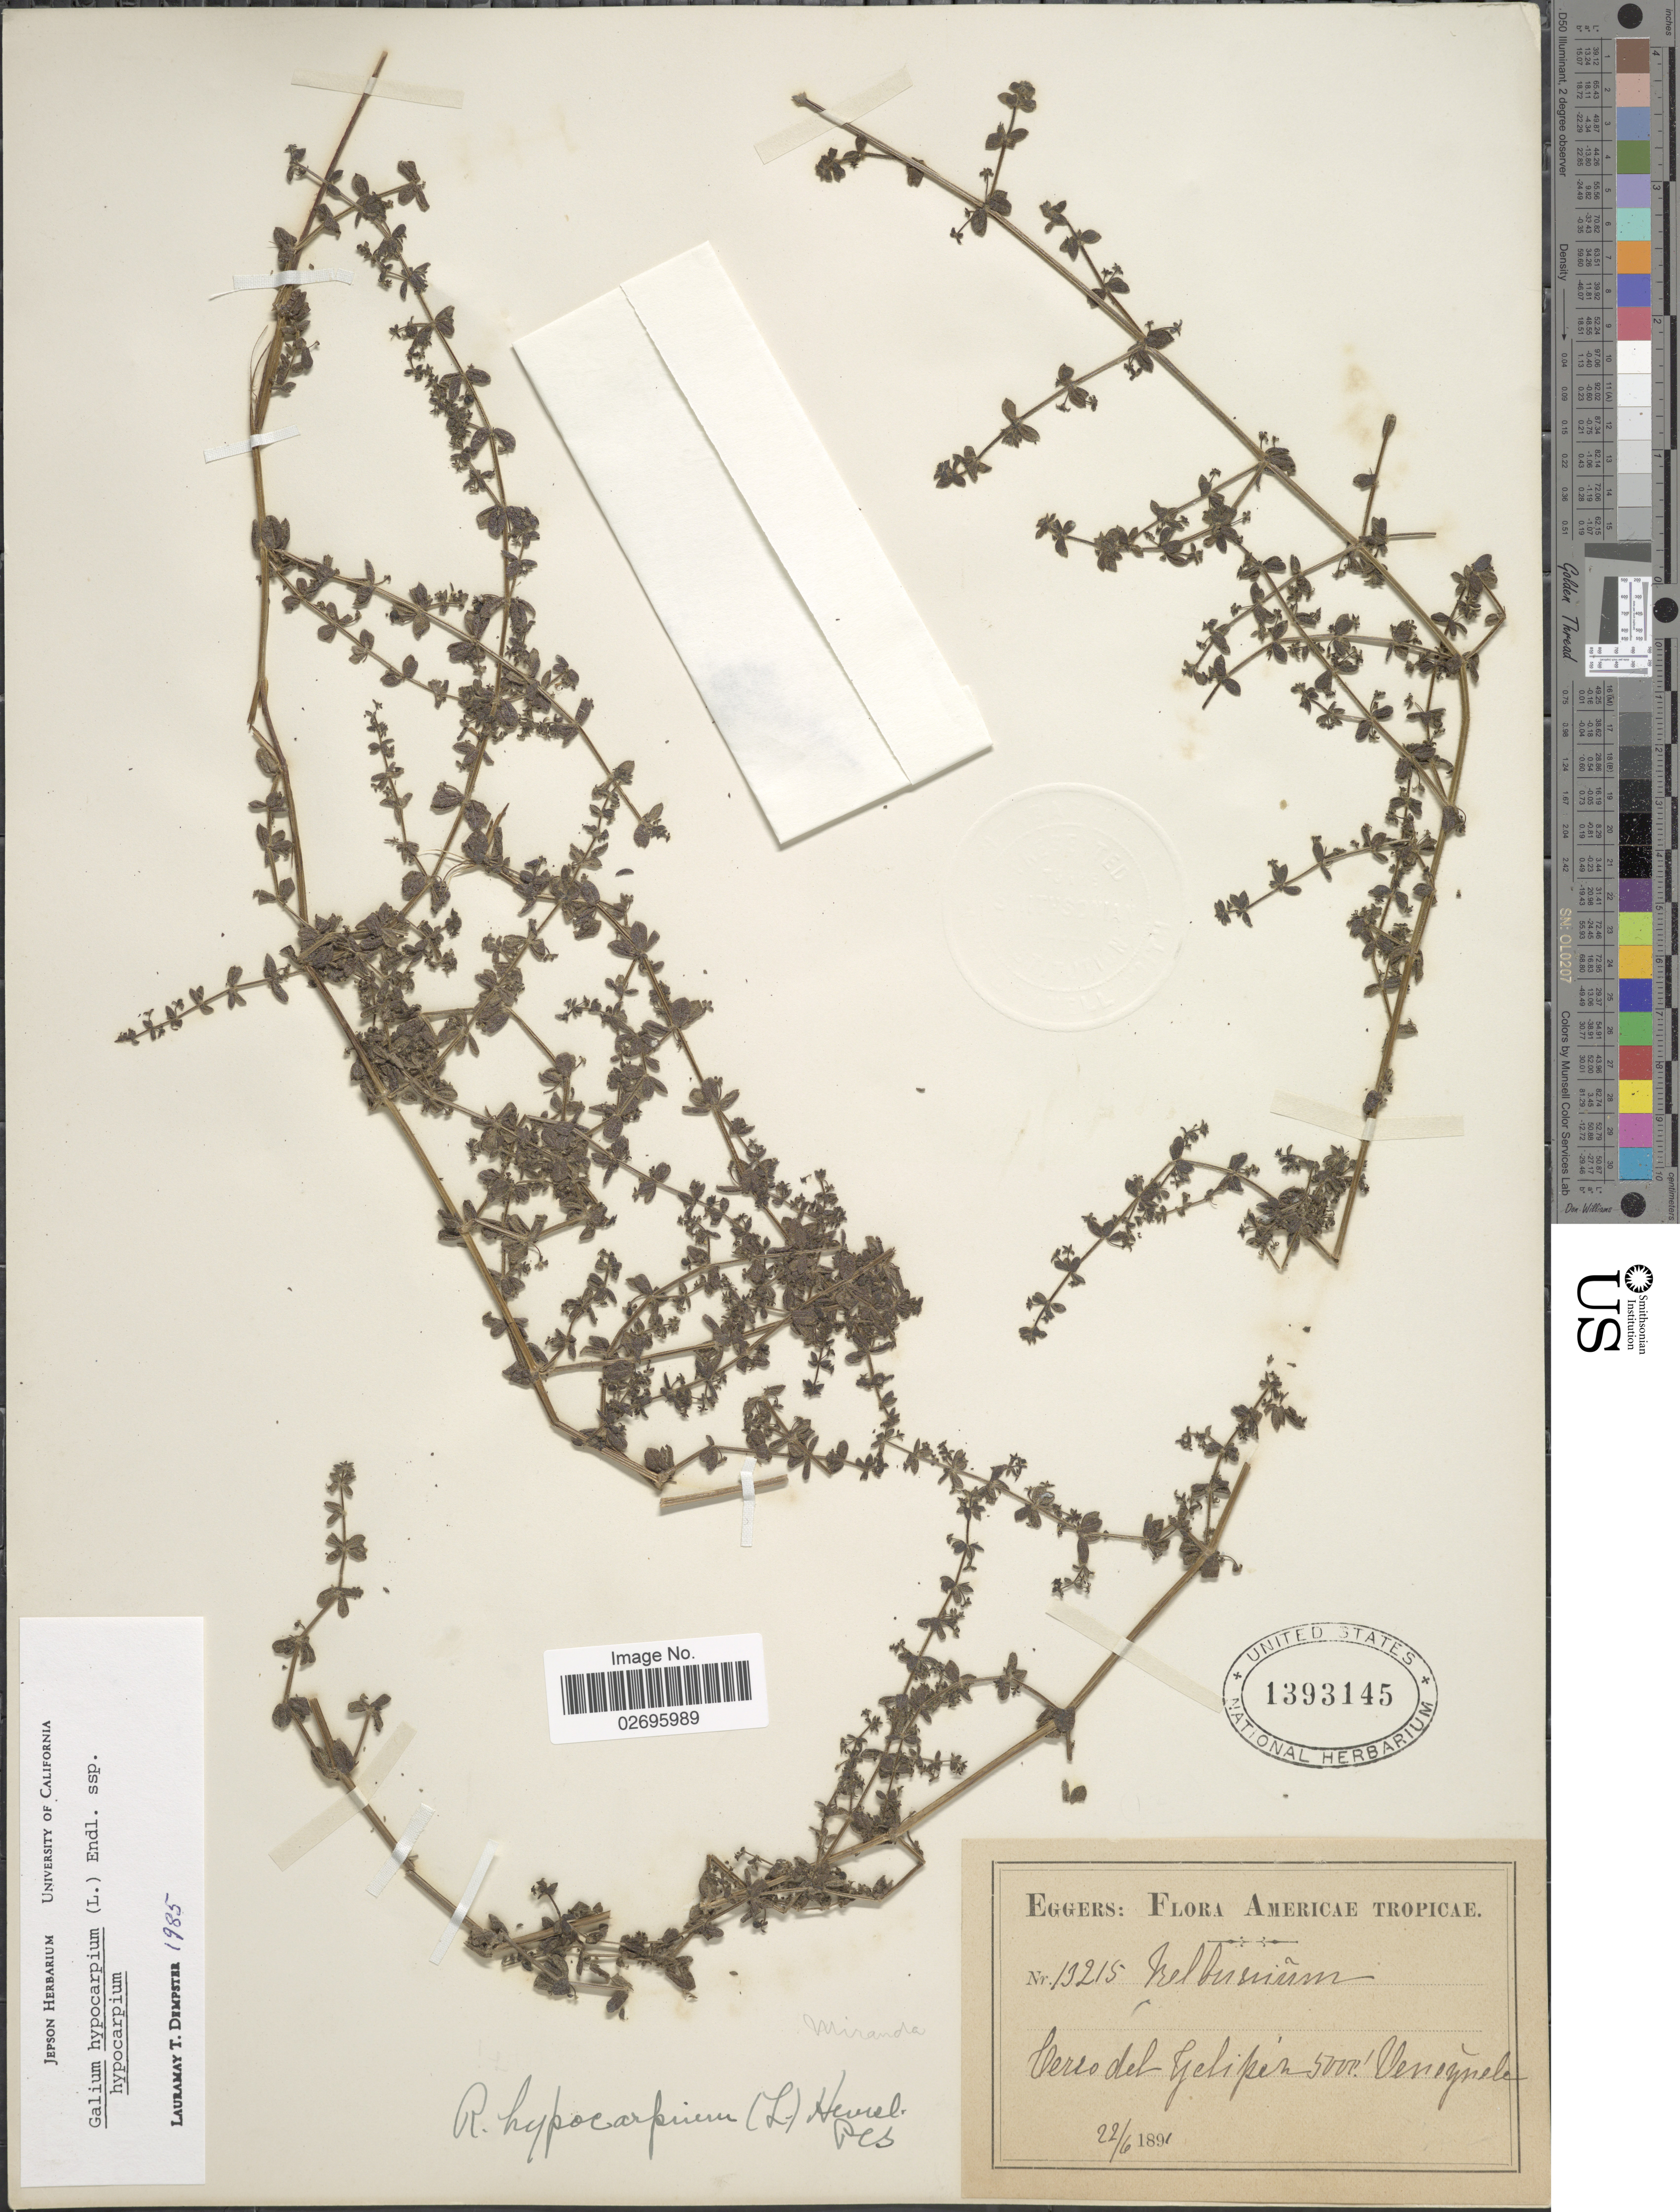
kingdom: Plantae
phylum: Tracheophyta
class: Magnoliopsida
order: Gentianales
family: Rubiaceae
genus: Galium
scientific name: Galium hypocarpium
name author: (L.) Endl. ex Griseb.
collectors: -. Eggers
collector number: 13215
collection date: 1891-06-22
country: Venezuela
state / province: Miranda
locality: Americae Tropicae, Cerro del Galipan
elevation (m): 1524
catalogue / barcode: US 1393145